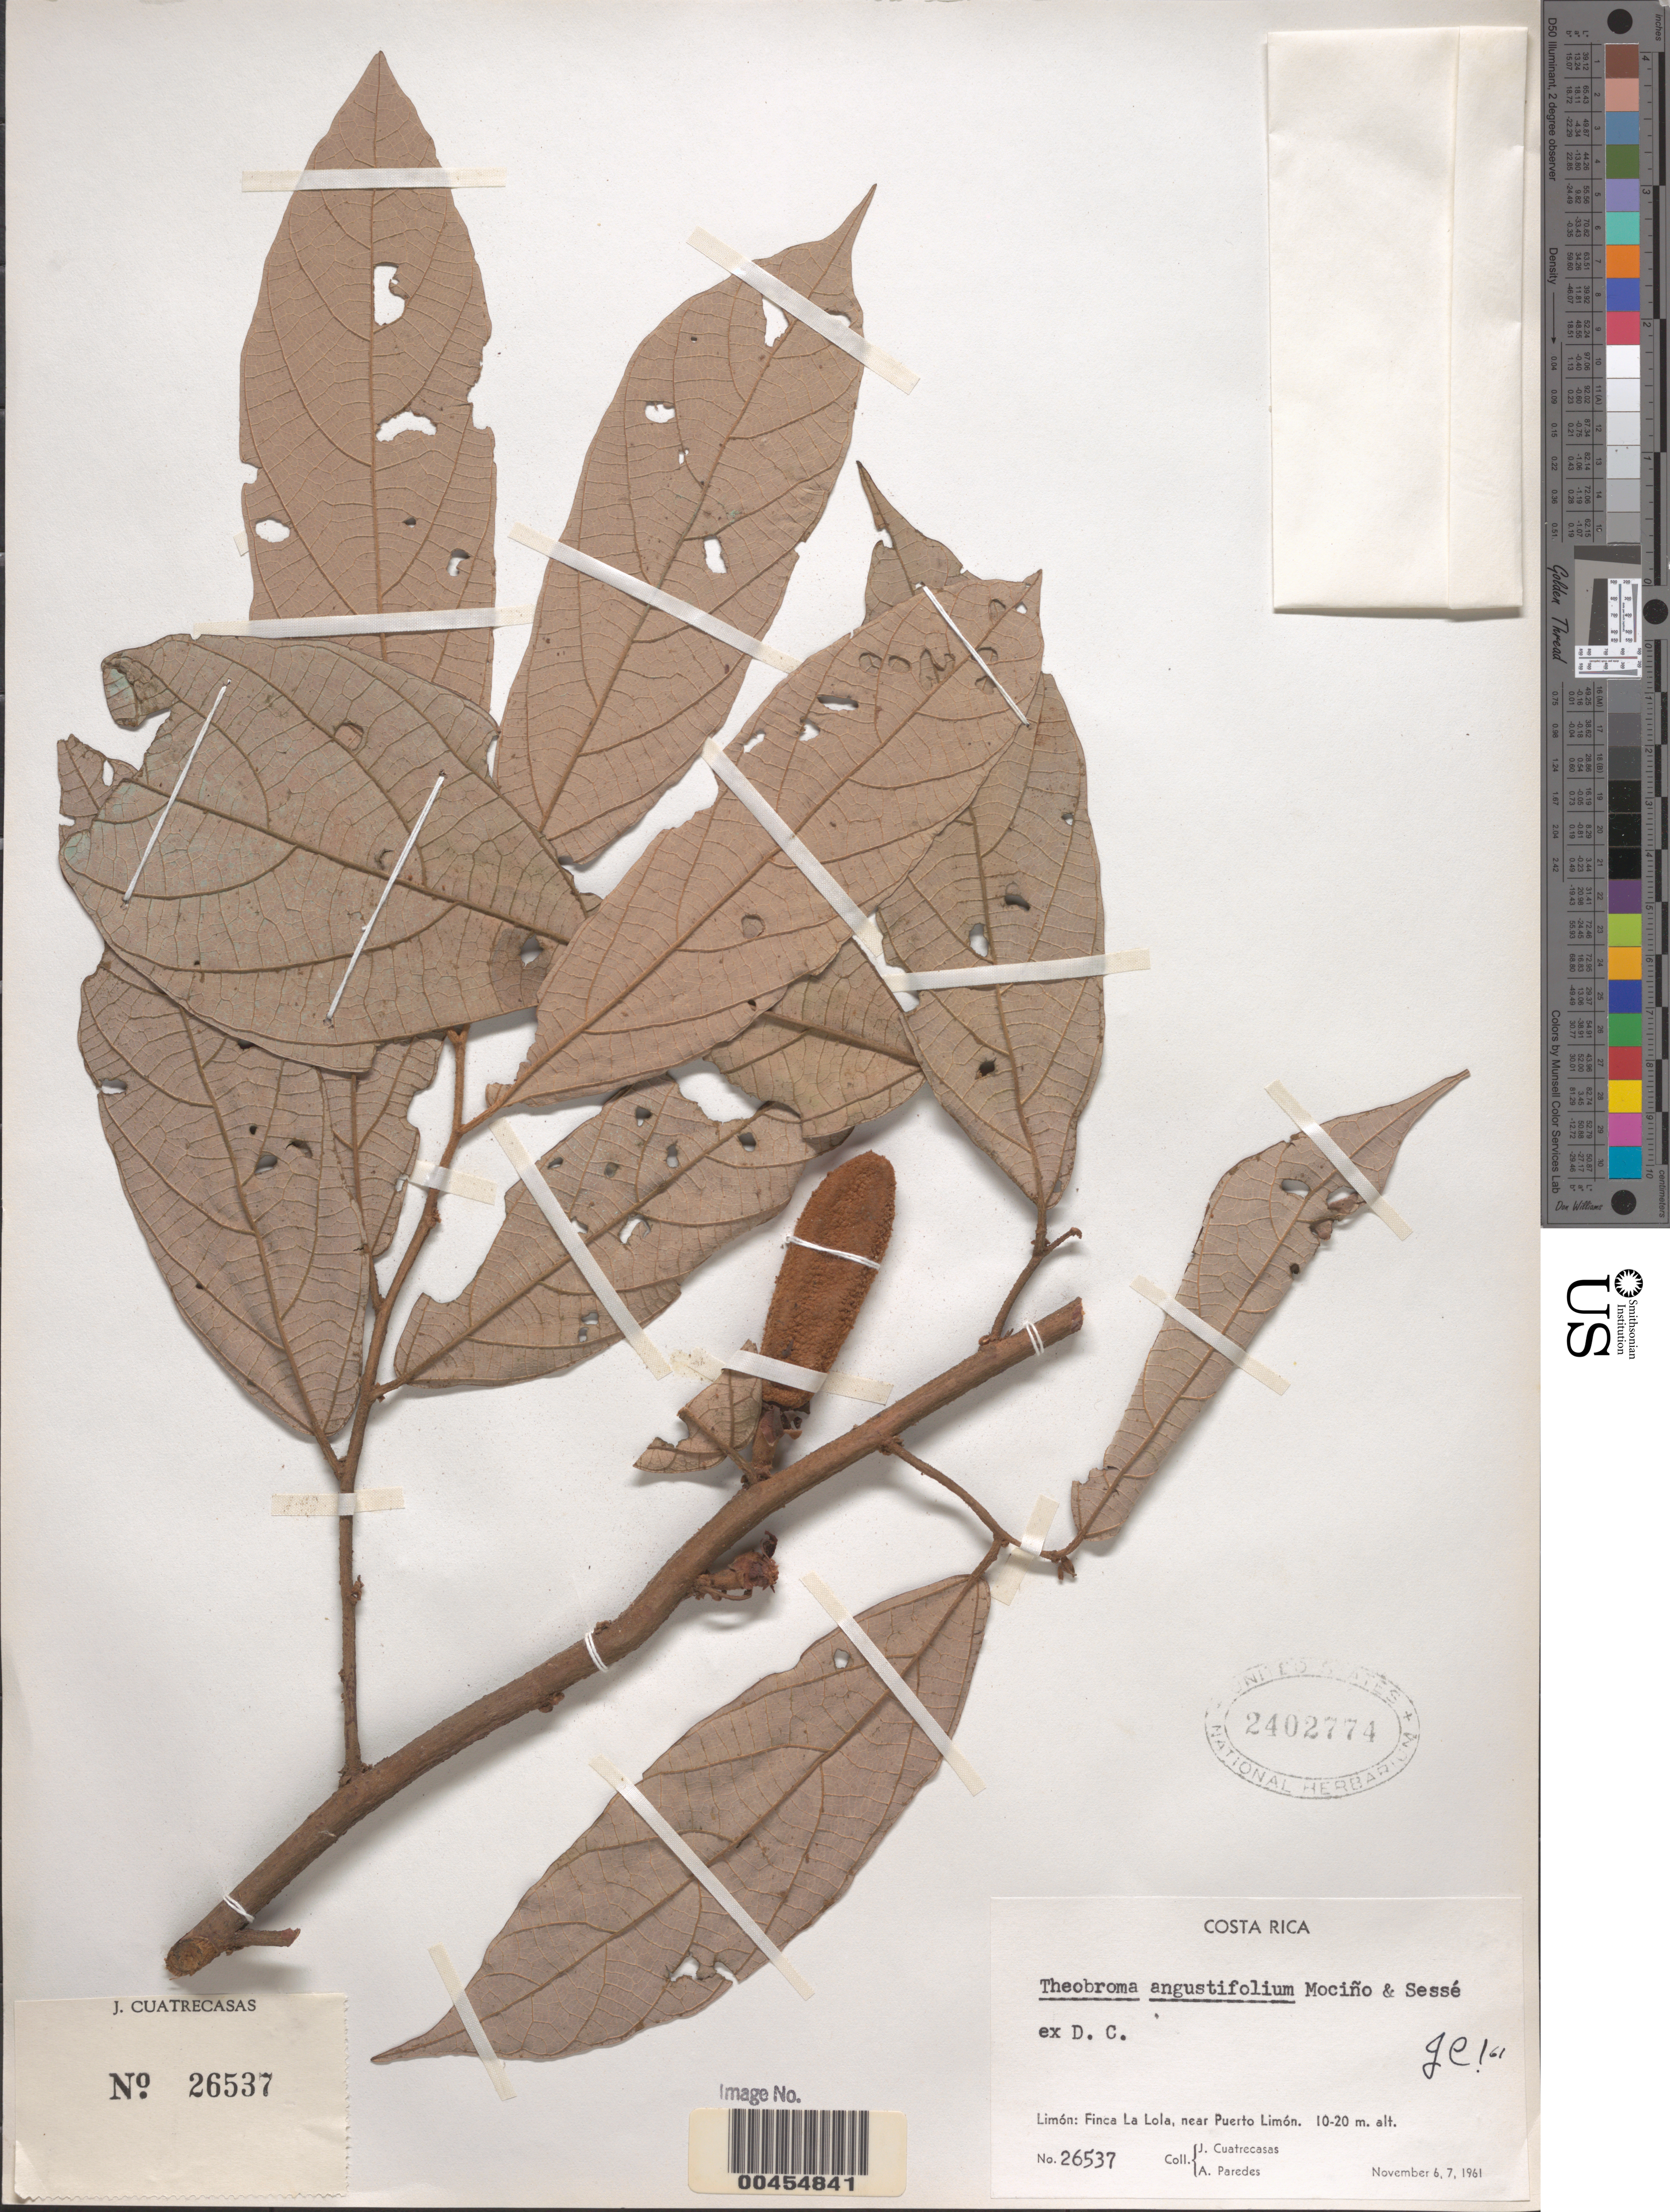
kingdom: Plantae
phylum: Tracheophyta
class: Magnoliopsida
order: Malvales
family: Malvaceae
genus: Theobroma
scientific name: Theobroma angustifolium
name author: DC.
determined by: Dorr, Laurence J., Curator (BOT), Smithsonian Institution - National Museum of Natural History (UNITED STATES)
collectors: J. Cuatrecasas & A. Paredes C.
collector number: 26537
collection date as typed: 06 Nov 1961 to 07 Nov 1961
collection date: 1961-11-06/1961-11-07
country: Costa Rica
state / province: Limón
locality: Finca La Lola, near Puerto Limón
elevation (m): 10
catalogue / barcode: US 2402774